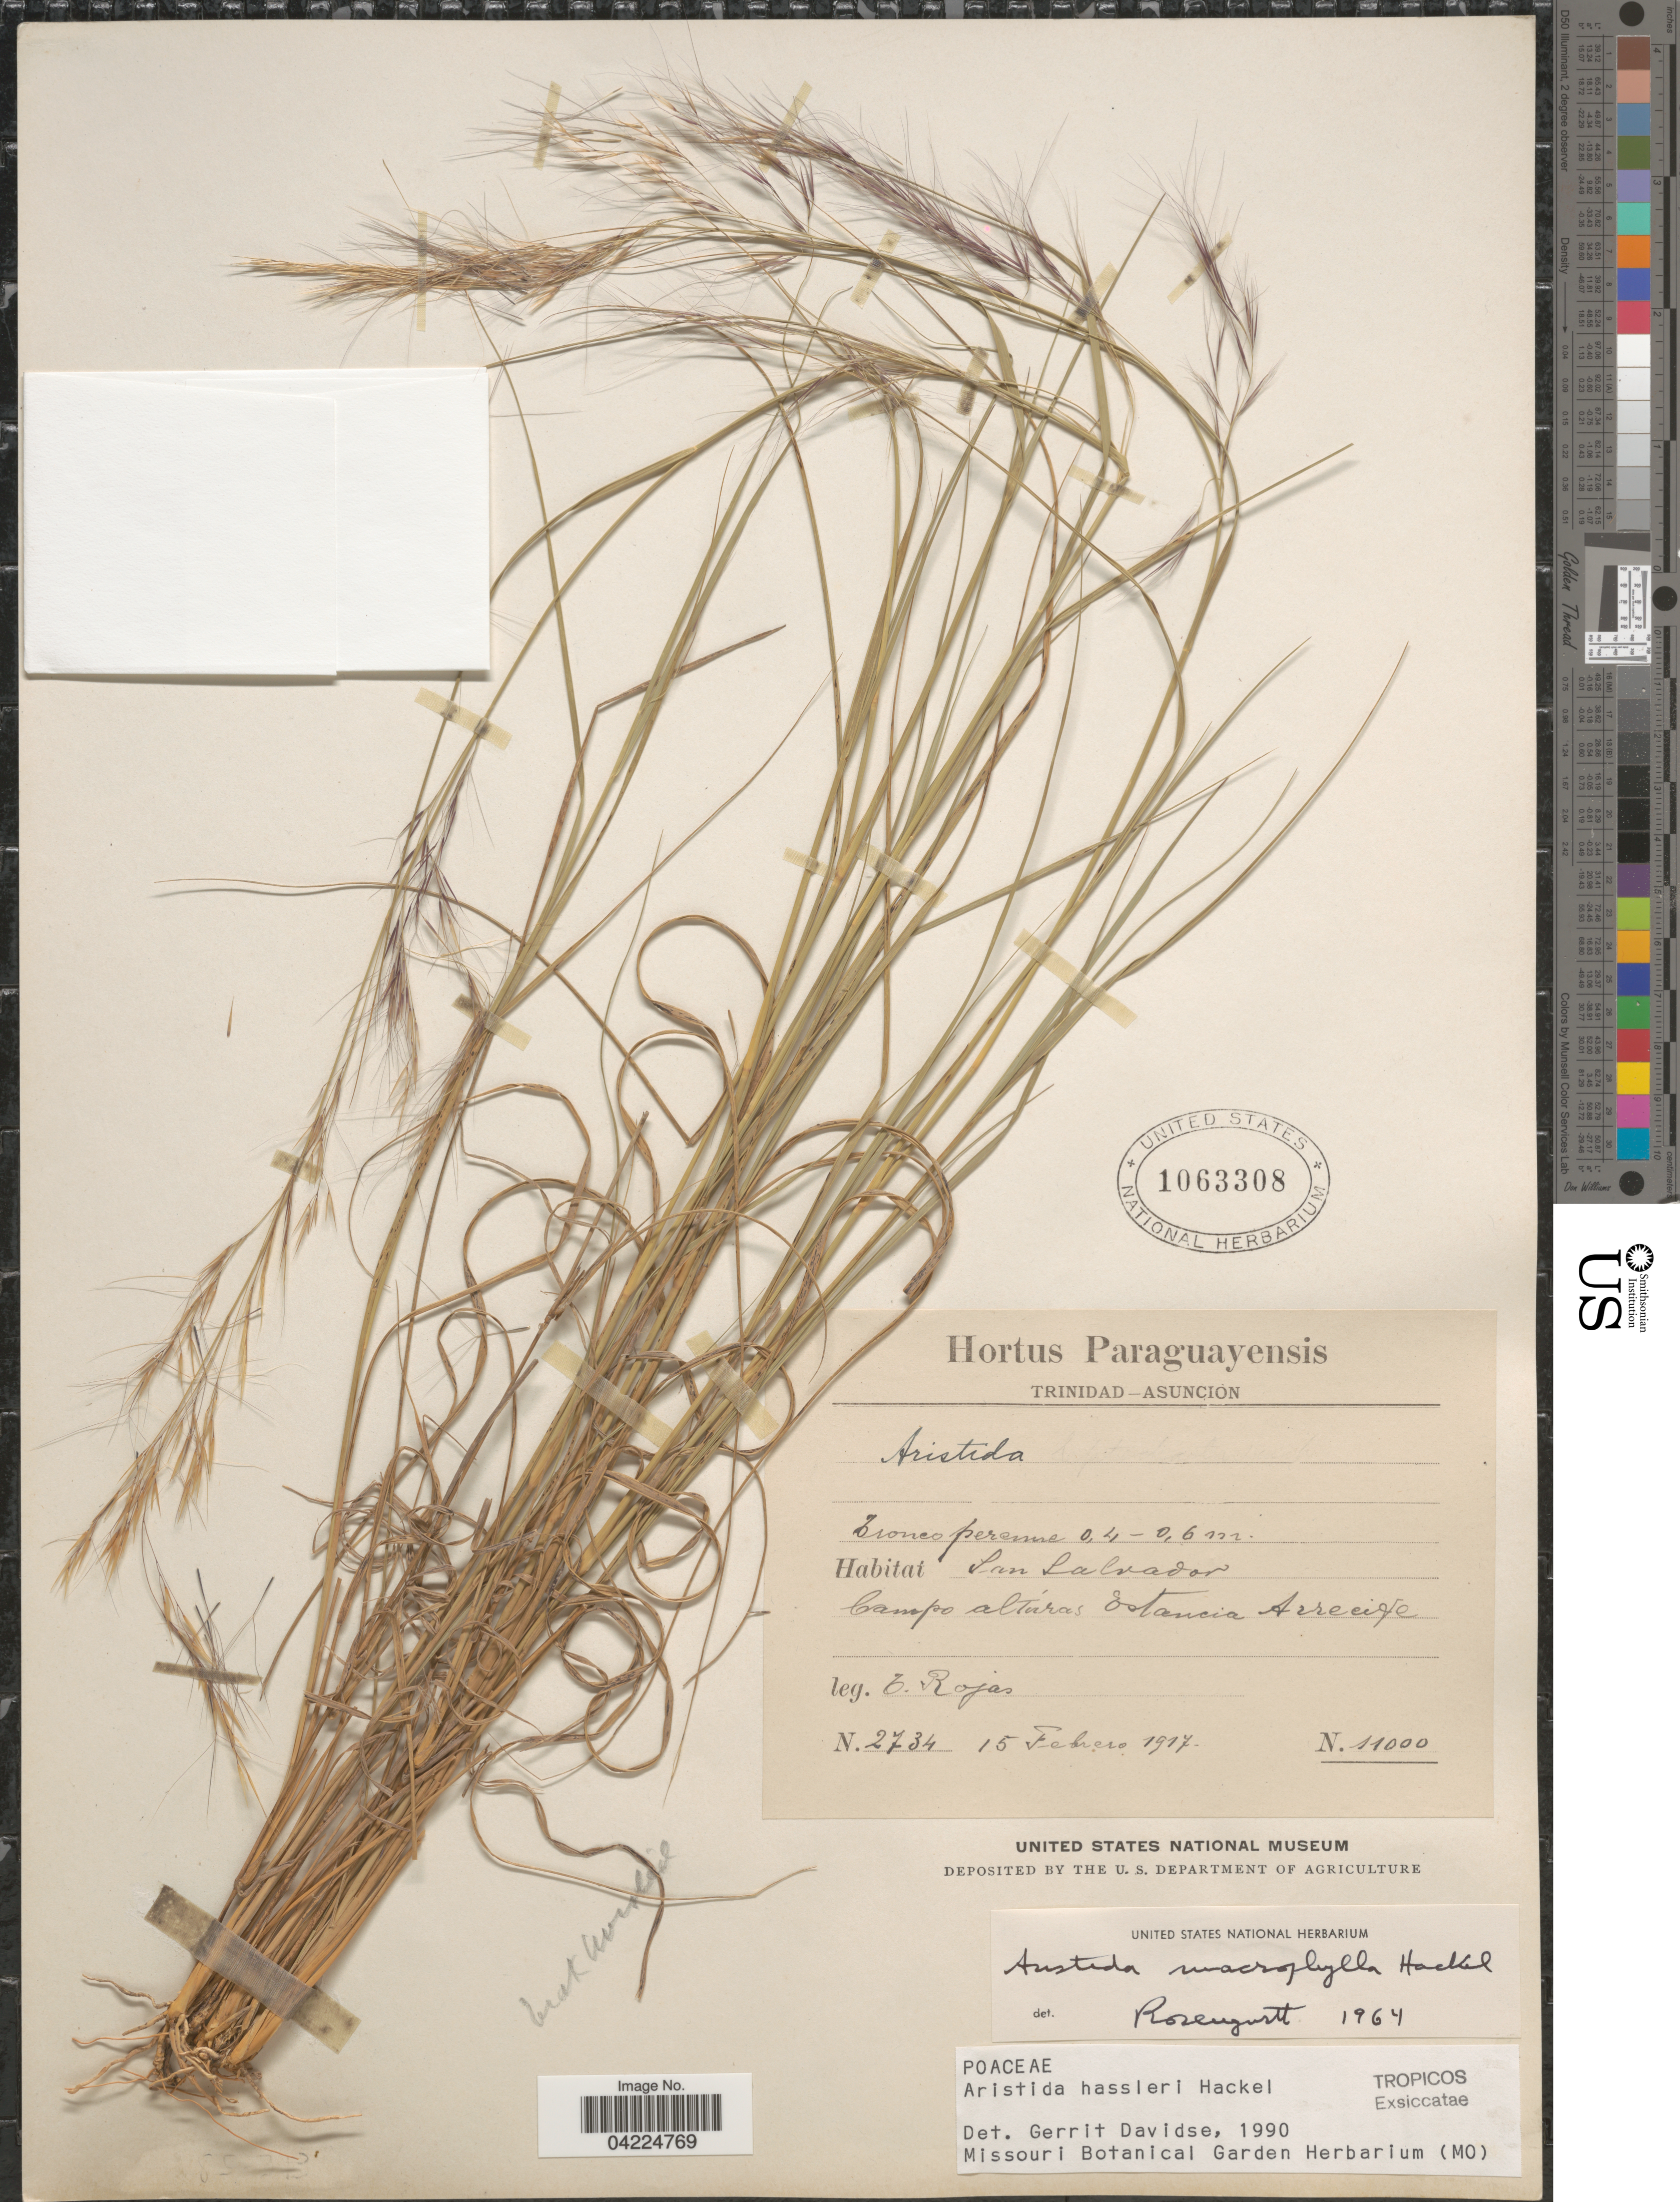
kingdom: Plantae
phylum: Tracheophyta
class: Liliopsida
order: Poales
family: Poaceae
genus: Aristida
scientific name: Aristida hassleri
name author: Hack.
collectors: E. Rojas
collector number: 2734/11000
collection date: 1917-02-15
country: Paraguay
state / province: Asuncion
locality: San Salvador. Campo alturas Estancia Arrecife.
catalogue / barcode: US 1063308